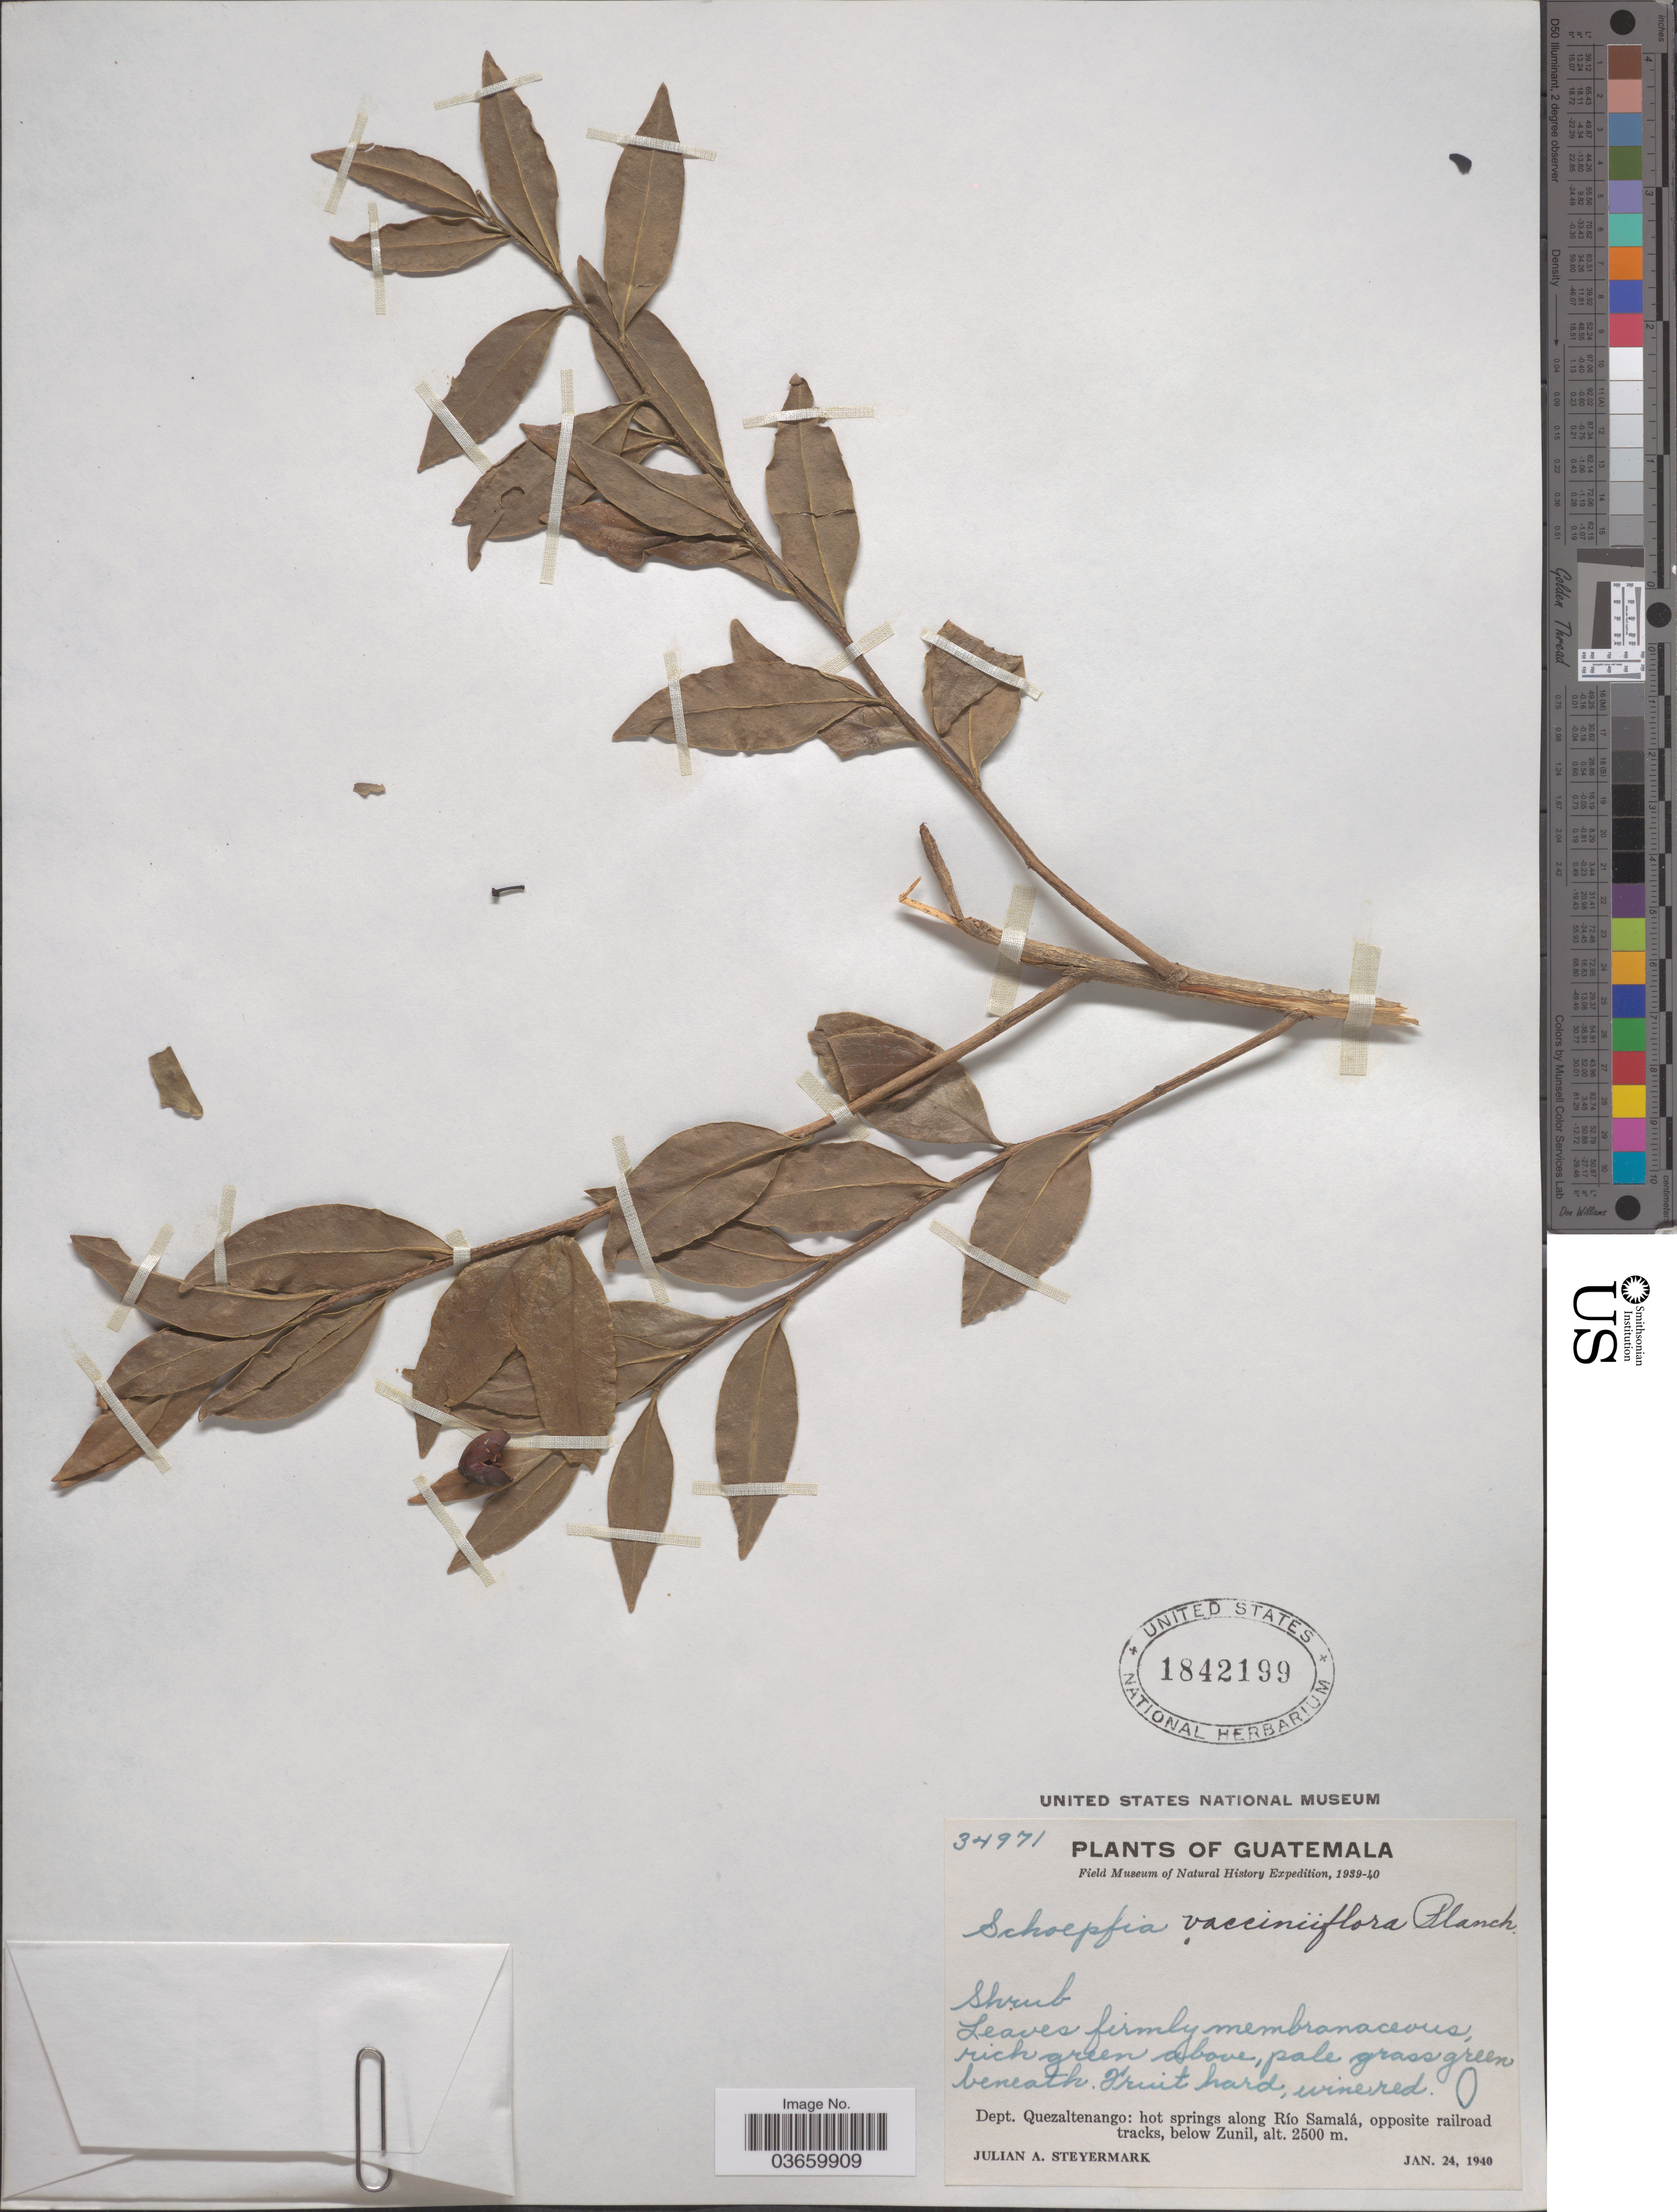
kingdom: Plantae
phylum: Tracheophyta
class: Magnoliopsida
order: Santalales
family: Schoepfiaceae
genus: Schoepfia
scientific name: Schoepfia vacciniiflora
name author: Planch. ex Hemsl.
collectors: J. Steyermark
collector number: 34971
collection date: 1940-01-24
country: Guatemala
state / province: Quetzaltenango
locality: Dept. Quezaltenango: hot springs along Río Samalá, opposite railroad tracks, below Zunil.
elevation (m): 2500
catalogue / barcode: US 1842199